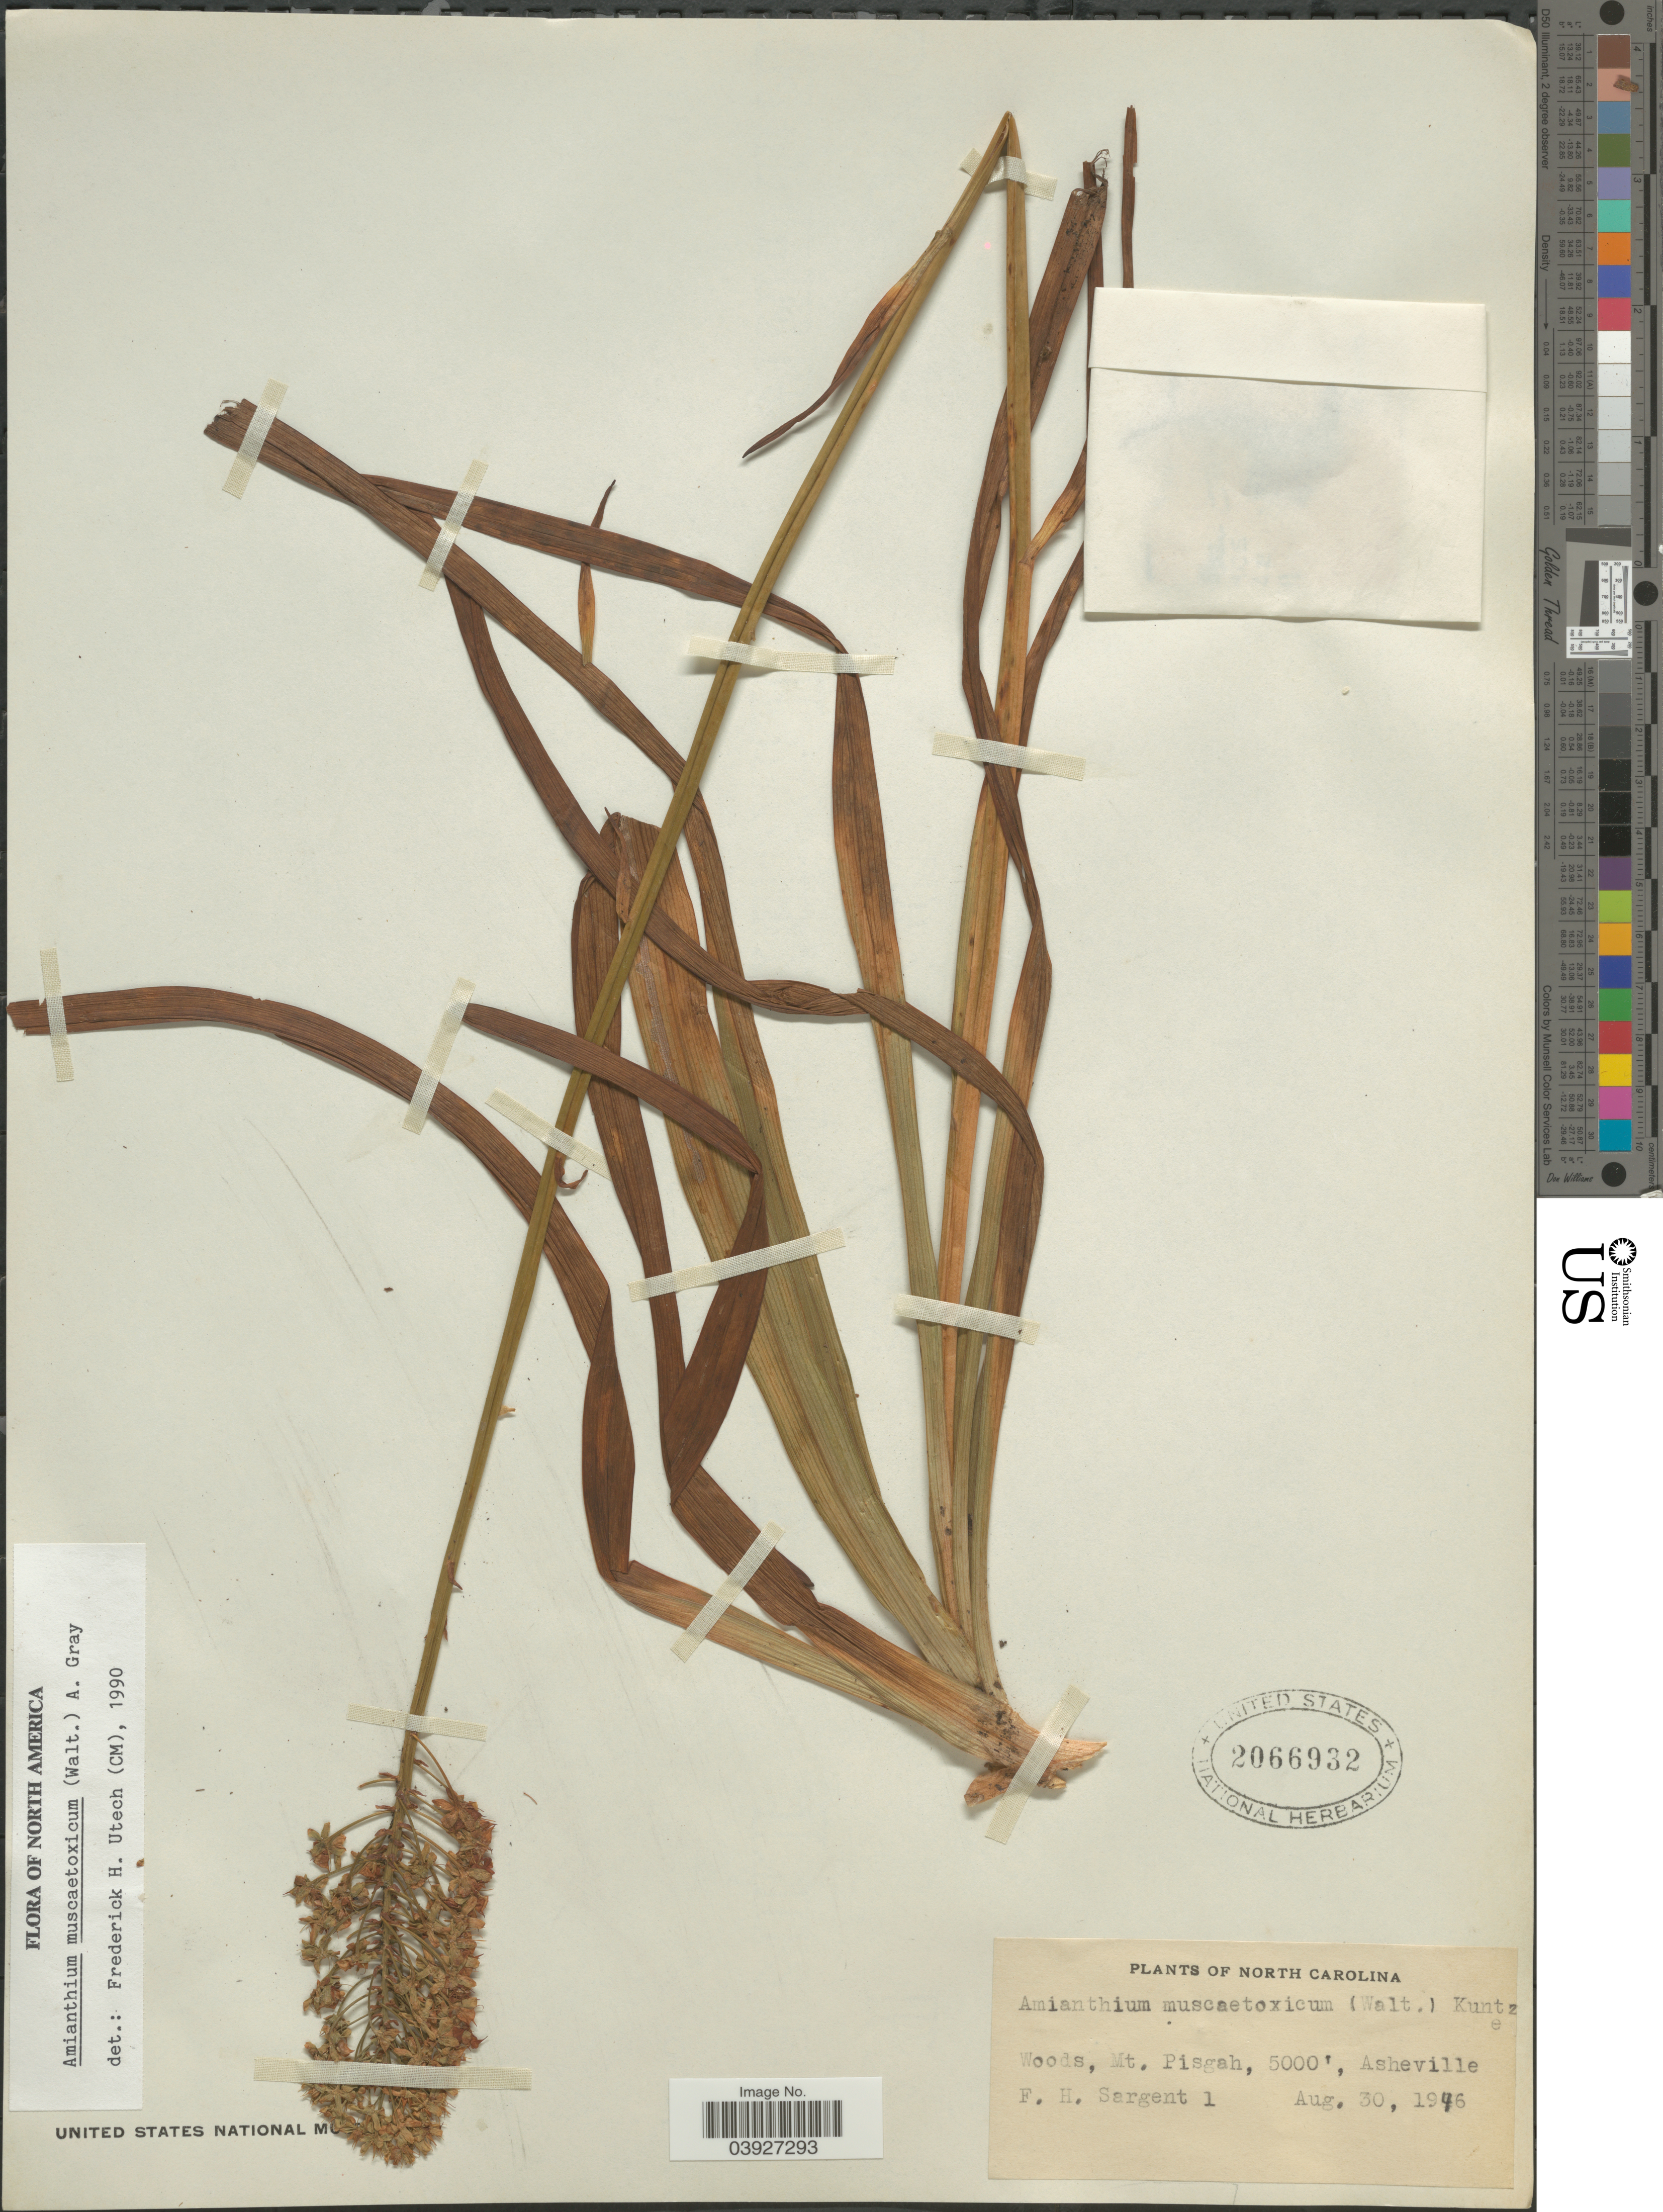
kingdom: Plantae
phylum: Tracheophyta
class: Liliopsida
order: Liliales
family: Melanthiaceae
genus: Amianthium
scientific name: Amianthium muscitoxicum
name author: (Walter) A. Gray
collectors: F. H. Sargent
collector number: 1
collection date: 1946-08-30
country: United States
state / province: North Carolina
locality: Mt. Pisgah, Asheville.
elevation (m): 1524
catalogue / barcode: US 2066932